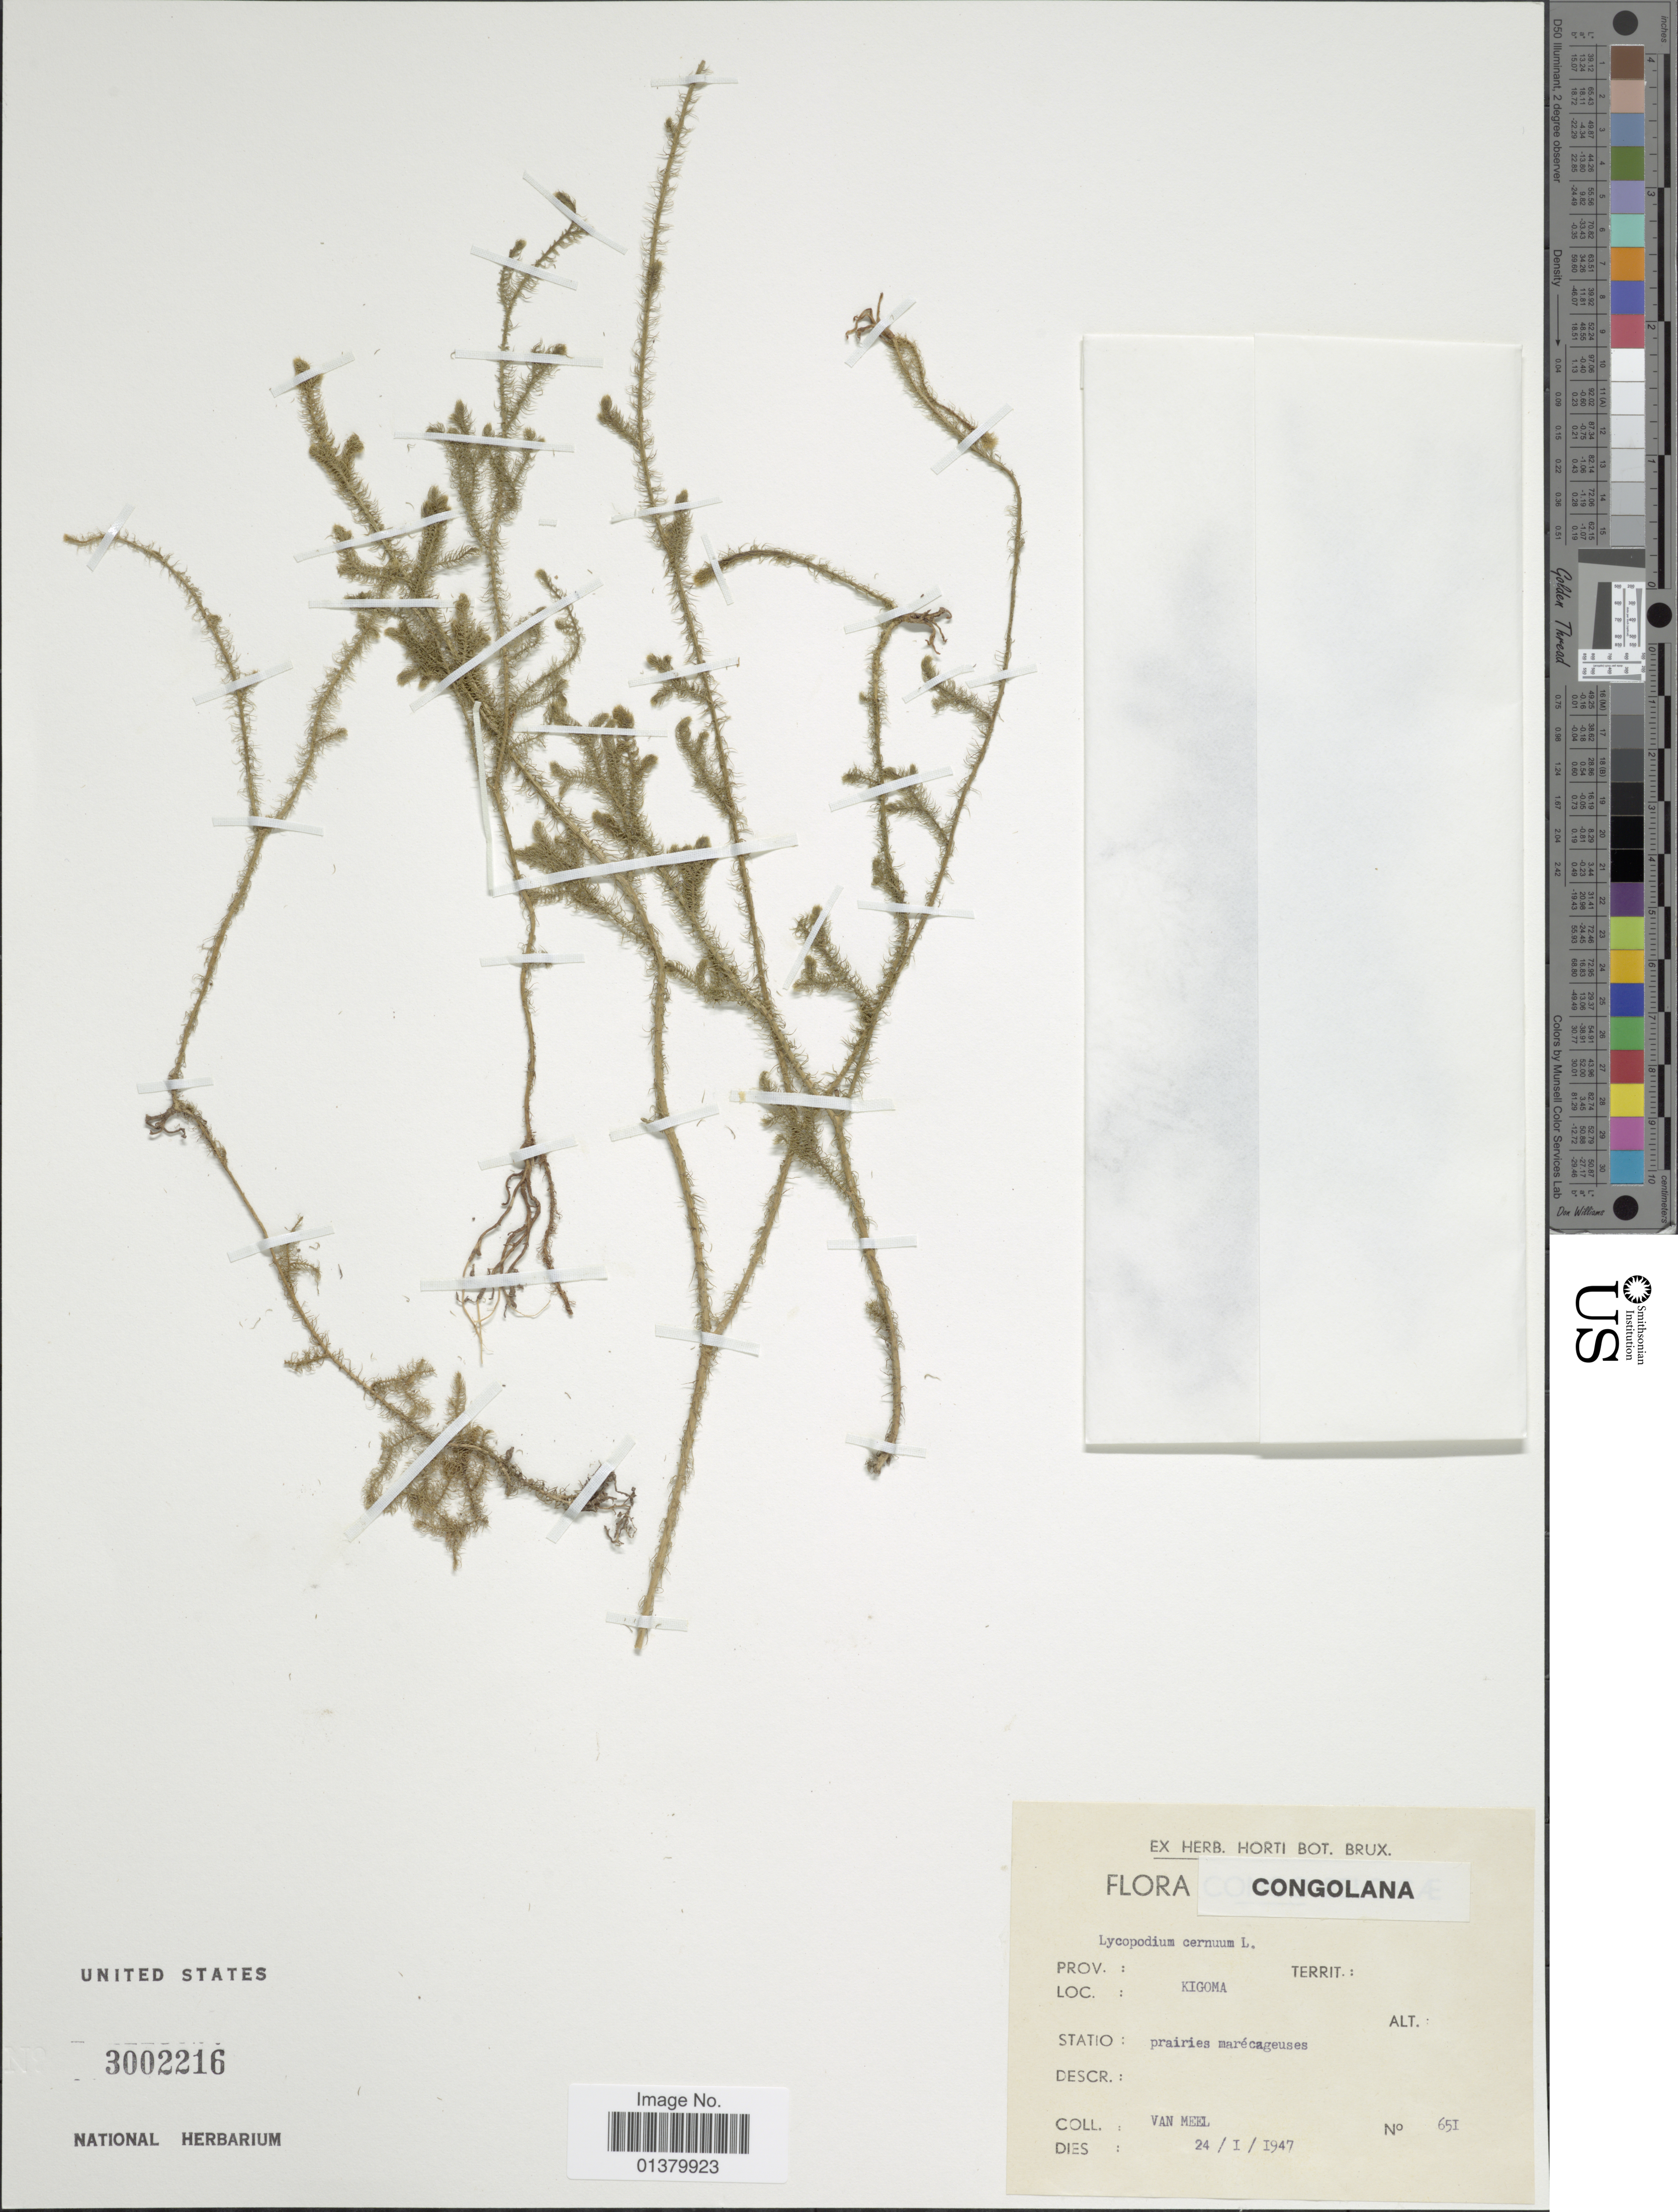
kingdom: Plantae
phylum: Tracheophyta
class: Lycopodiopsida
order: Lycopodiales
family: Lycopodiaceae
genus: Palhinhaea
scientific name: Palhinhaea cernua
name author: (L.) Vasc. & Franco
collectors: Meel Van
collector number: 651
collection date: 1947-01-24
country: Tanzania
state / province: Kigoma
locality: Prairies marécageuses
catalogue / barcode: US 3002216